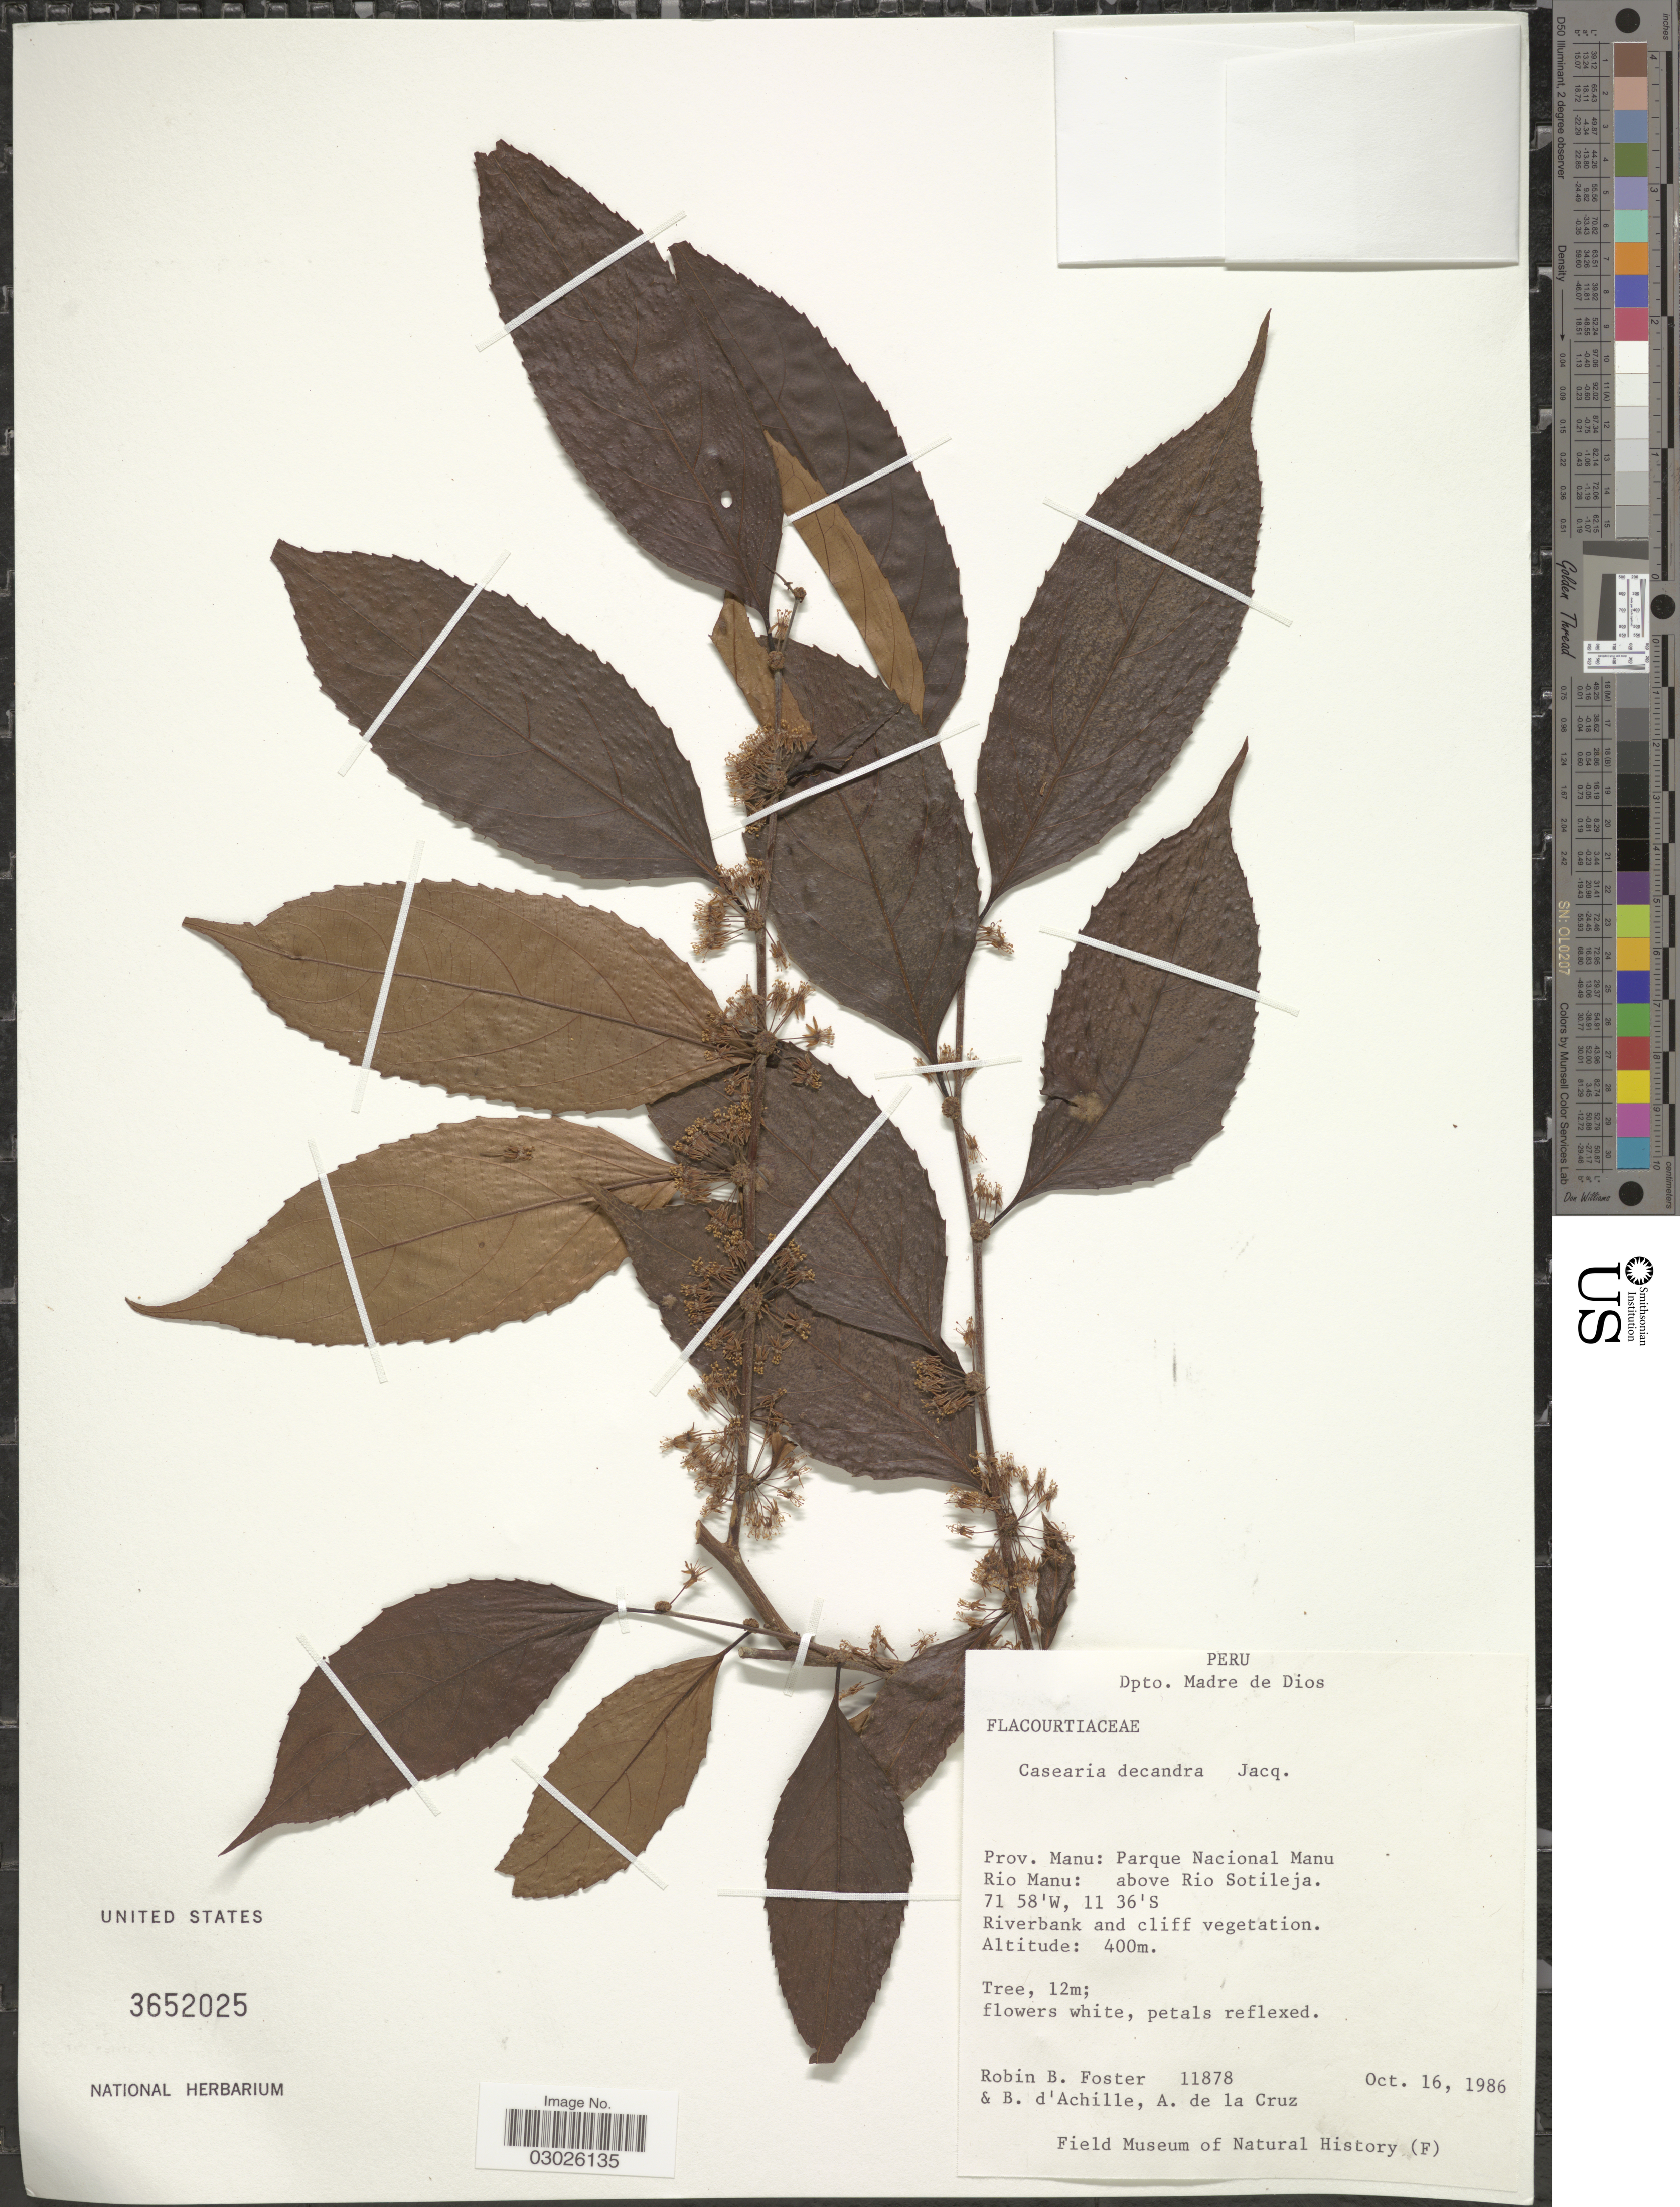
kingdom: Plantae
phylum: Tracheophyta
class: Magnoliopsida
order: Malpighiales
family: Salicaceae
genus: Casearia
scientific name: Casearia decandra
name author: Jacq.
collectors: R. B. Foster, B. d'Achille & A. De la Cruz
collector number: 11878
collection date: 1986-10-16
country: Peru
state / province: Madre de Dios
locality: Dpto. Madre de Dios, Prov. Manu: Parque Nacional Manu, Rio Manu: above Rio Sotileja.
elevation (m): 400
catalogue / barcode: US 3652025